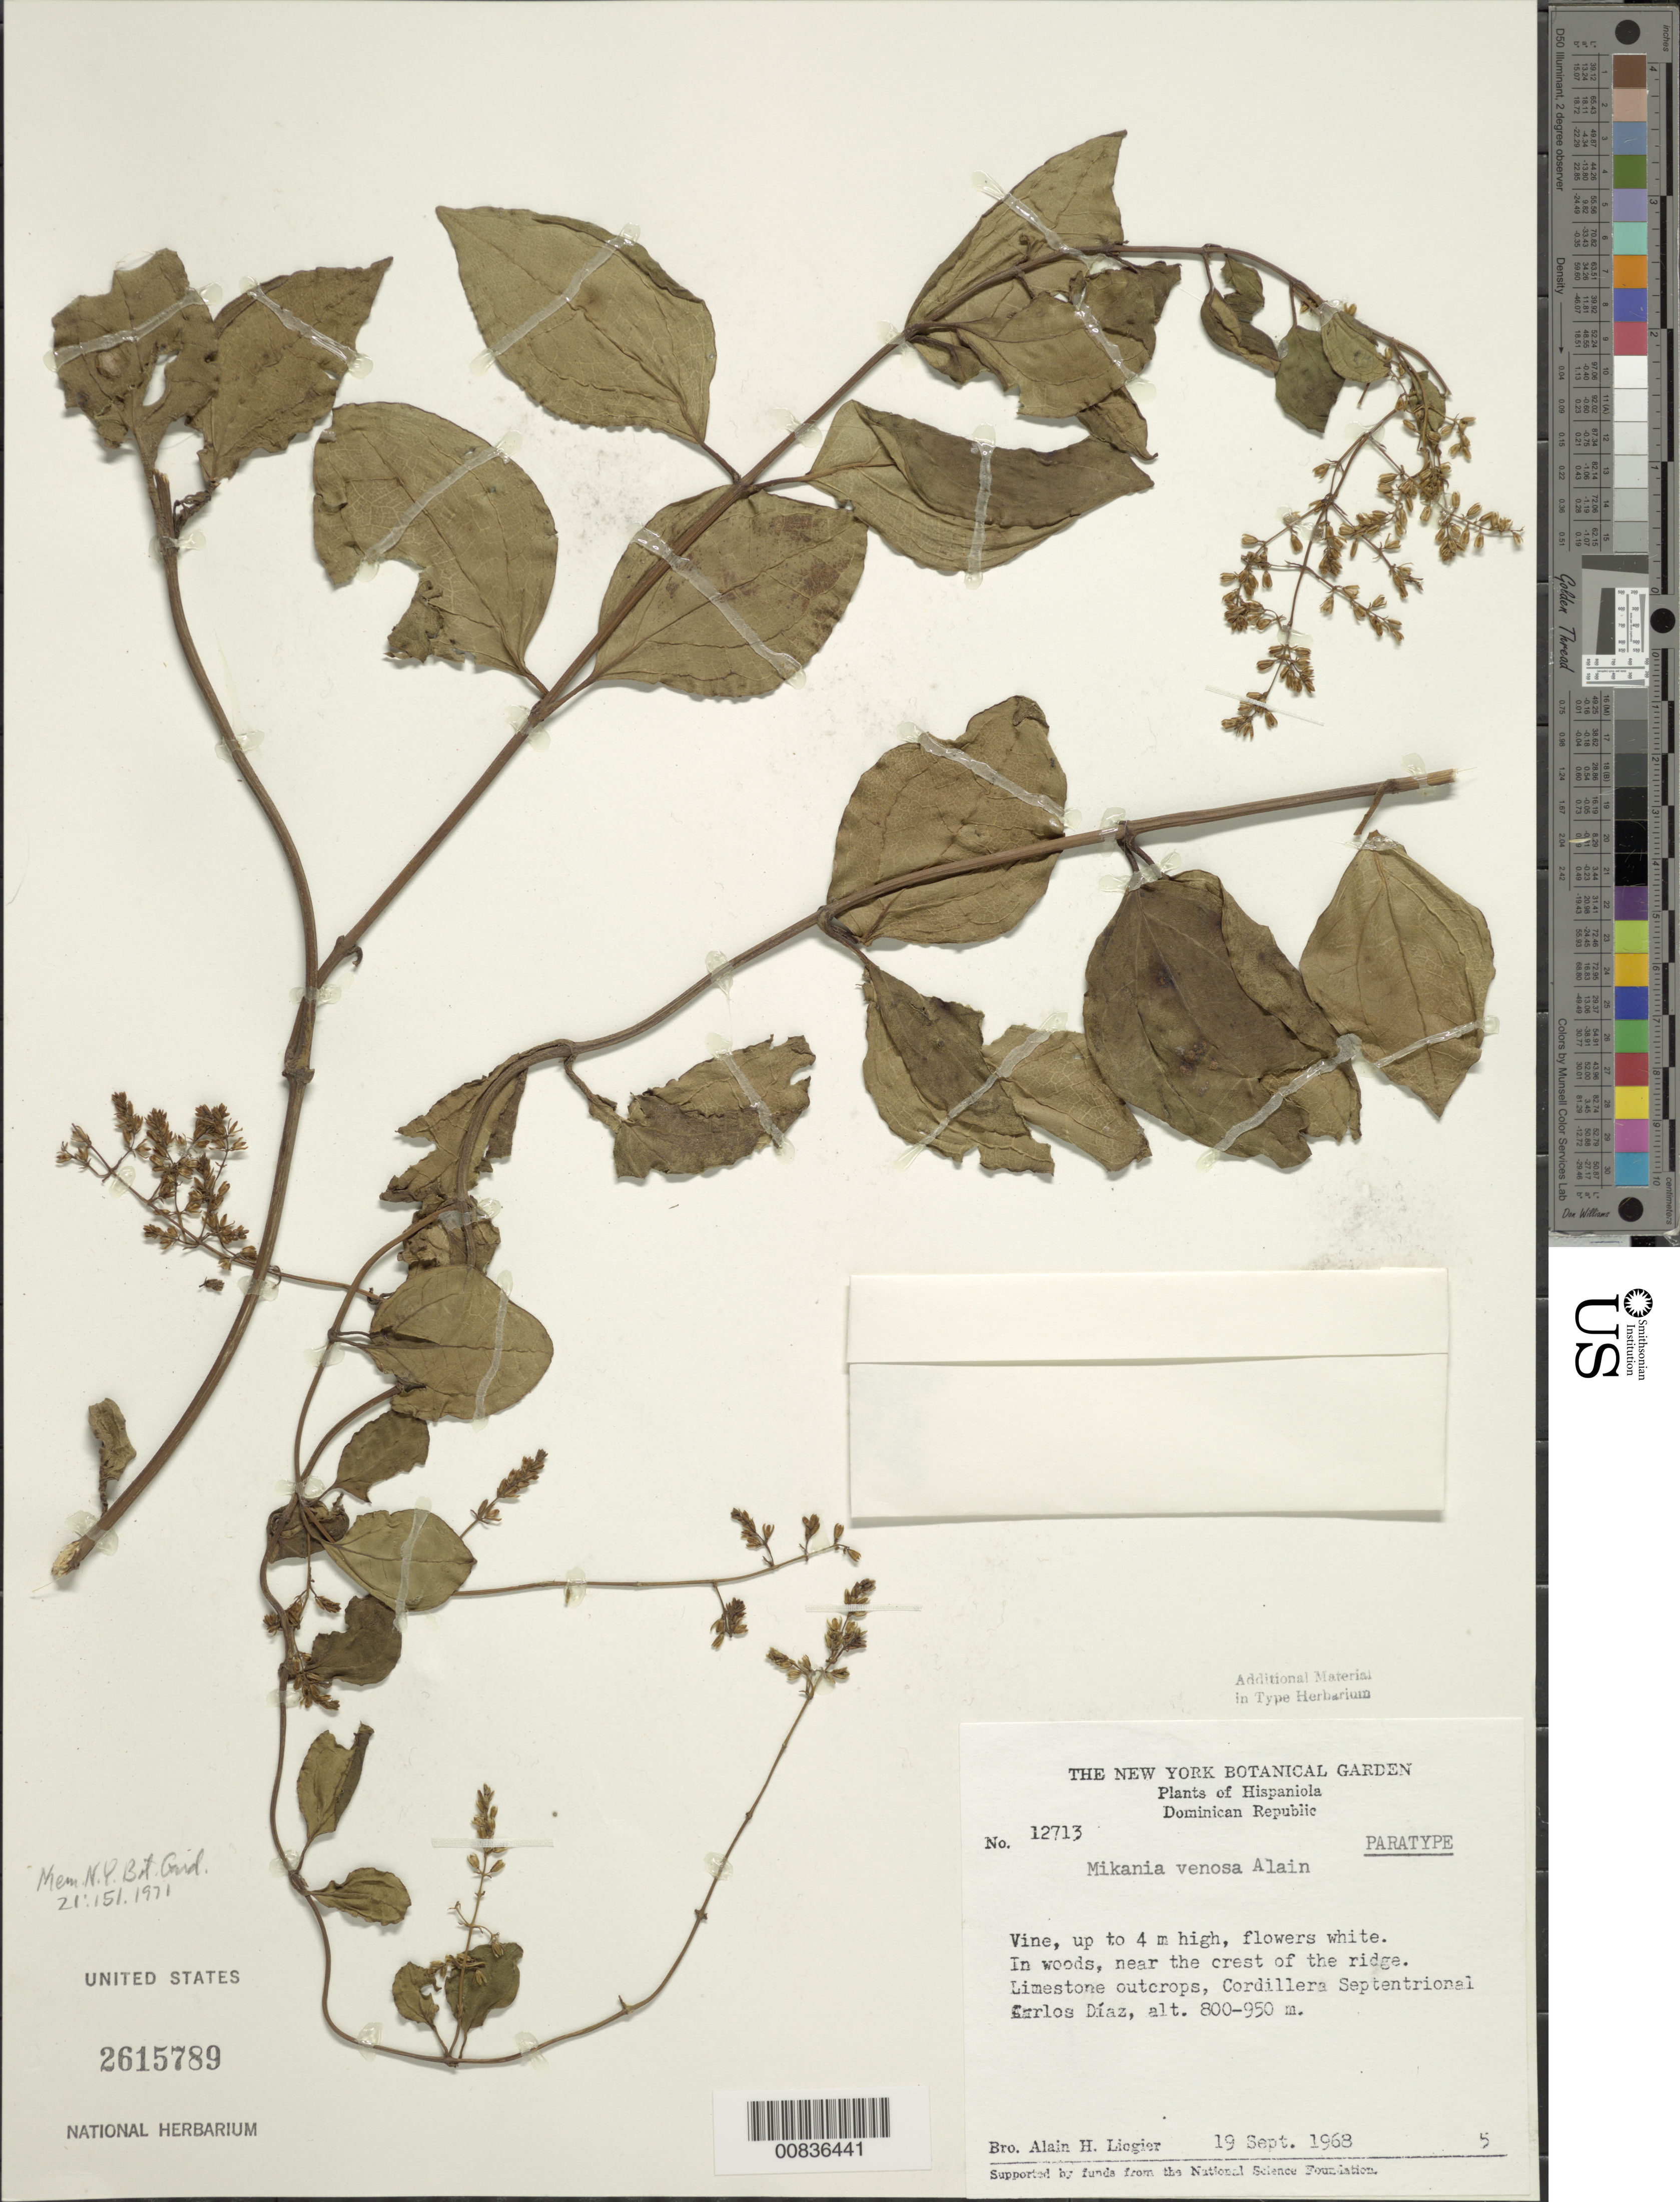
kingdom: Plantae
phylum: Tracheophyta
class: Magnoliopsida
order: Asterales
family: Asteraceae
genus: Mikania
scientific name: Mikania venosa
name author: Alain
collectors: A. H. Liogier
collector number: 12713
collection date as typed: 19 Sep 1968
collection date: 1968-09-19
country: Dominican Republic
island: Hispaniola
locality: Cordillera Septentrional, Carlos Díaz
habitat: In woods near the crest of the ridge, limestone outcrops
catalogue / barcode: US 2615789